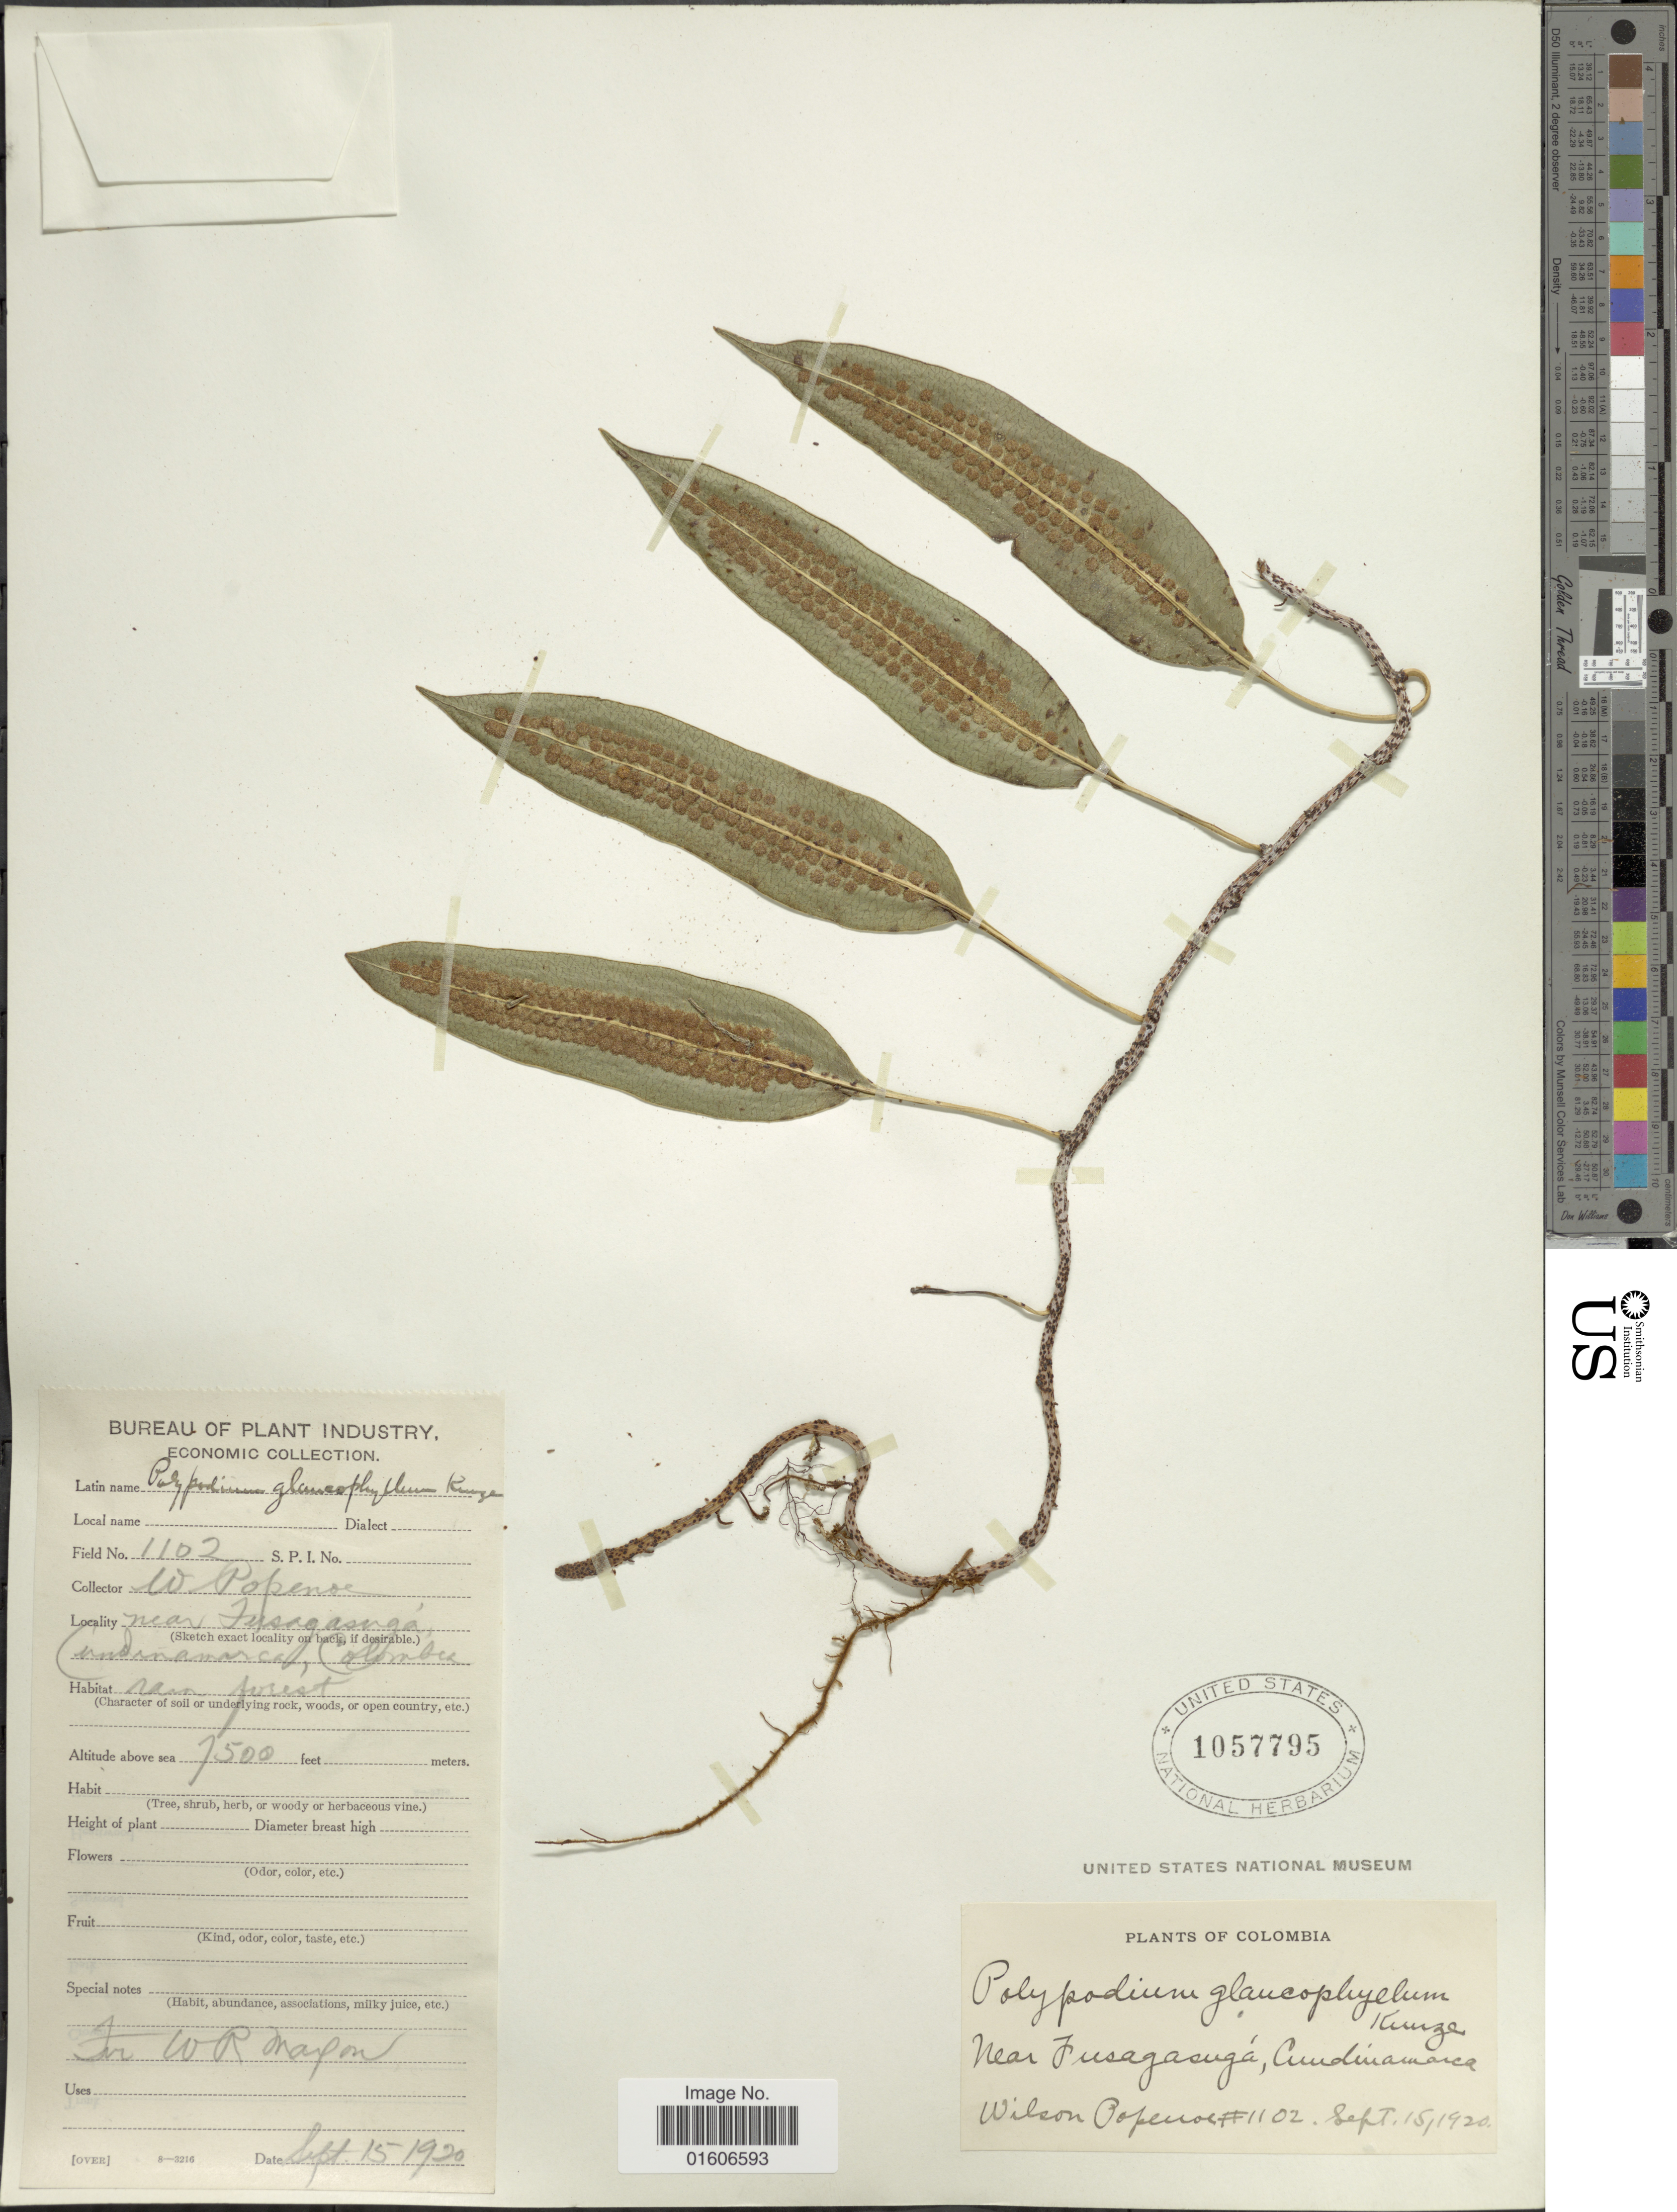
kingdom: Plantae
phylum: Tracheophyta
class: Polypodiopsida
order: Polypodiales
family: Polypodiaceae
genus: Serpocaulon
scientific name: Serpocaulon levigatum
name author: (Cav.) A.R. Sm.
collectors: W. Popenoe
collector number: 1102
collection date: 1920-09-15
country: Colombia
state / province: Cundinamarca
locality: Nea Fusagasugá, Cundinamarca.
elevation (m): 2286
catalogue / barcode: US 1057795